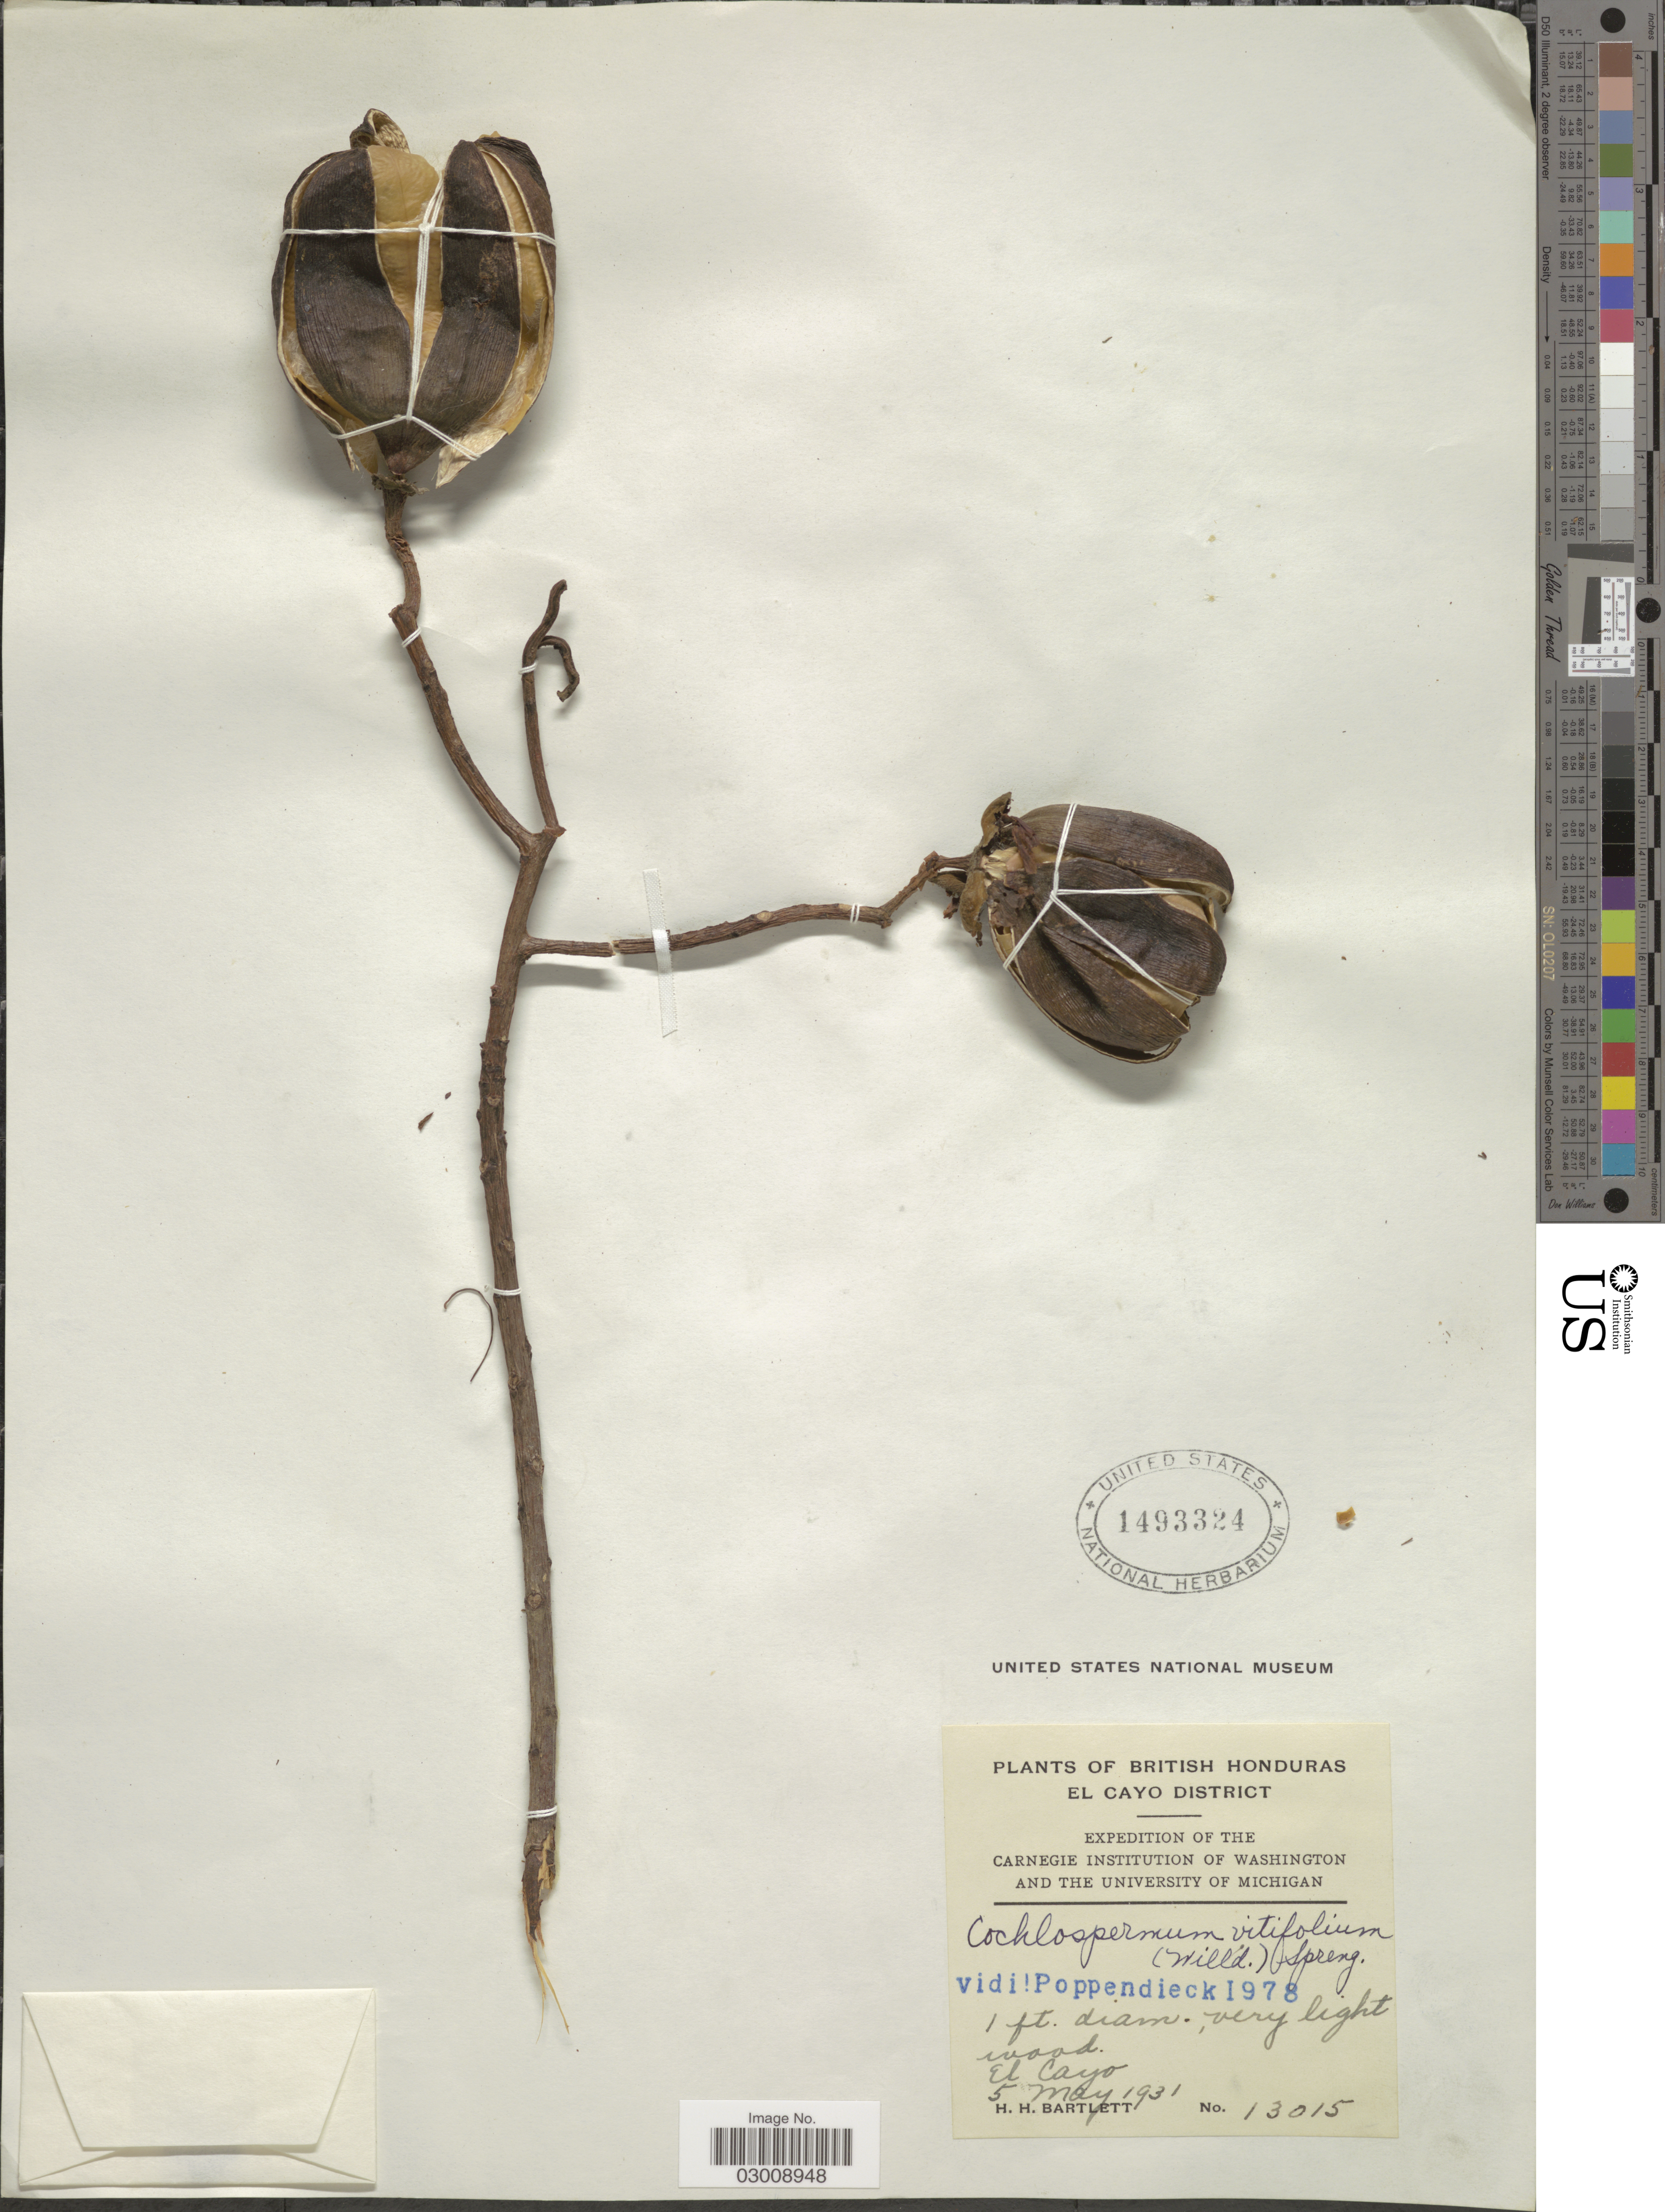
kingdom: Plantae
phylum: Tracheophyta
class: Magnoliopsida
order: Malvales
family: Cochlospermaceae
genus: Cochlospermum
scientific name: Cochlospermum vitifolium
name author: (Willd.) Spreng.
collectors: H. H. Bartlett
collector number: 13015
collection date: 1931-05-05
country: Belize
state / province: Cayo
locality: British Honduras. El Cayo District. El Cayo.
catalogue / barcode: US 1493324